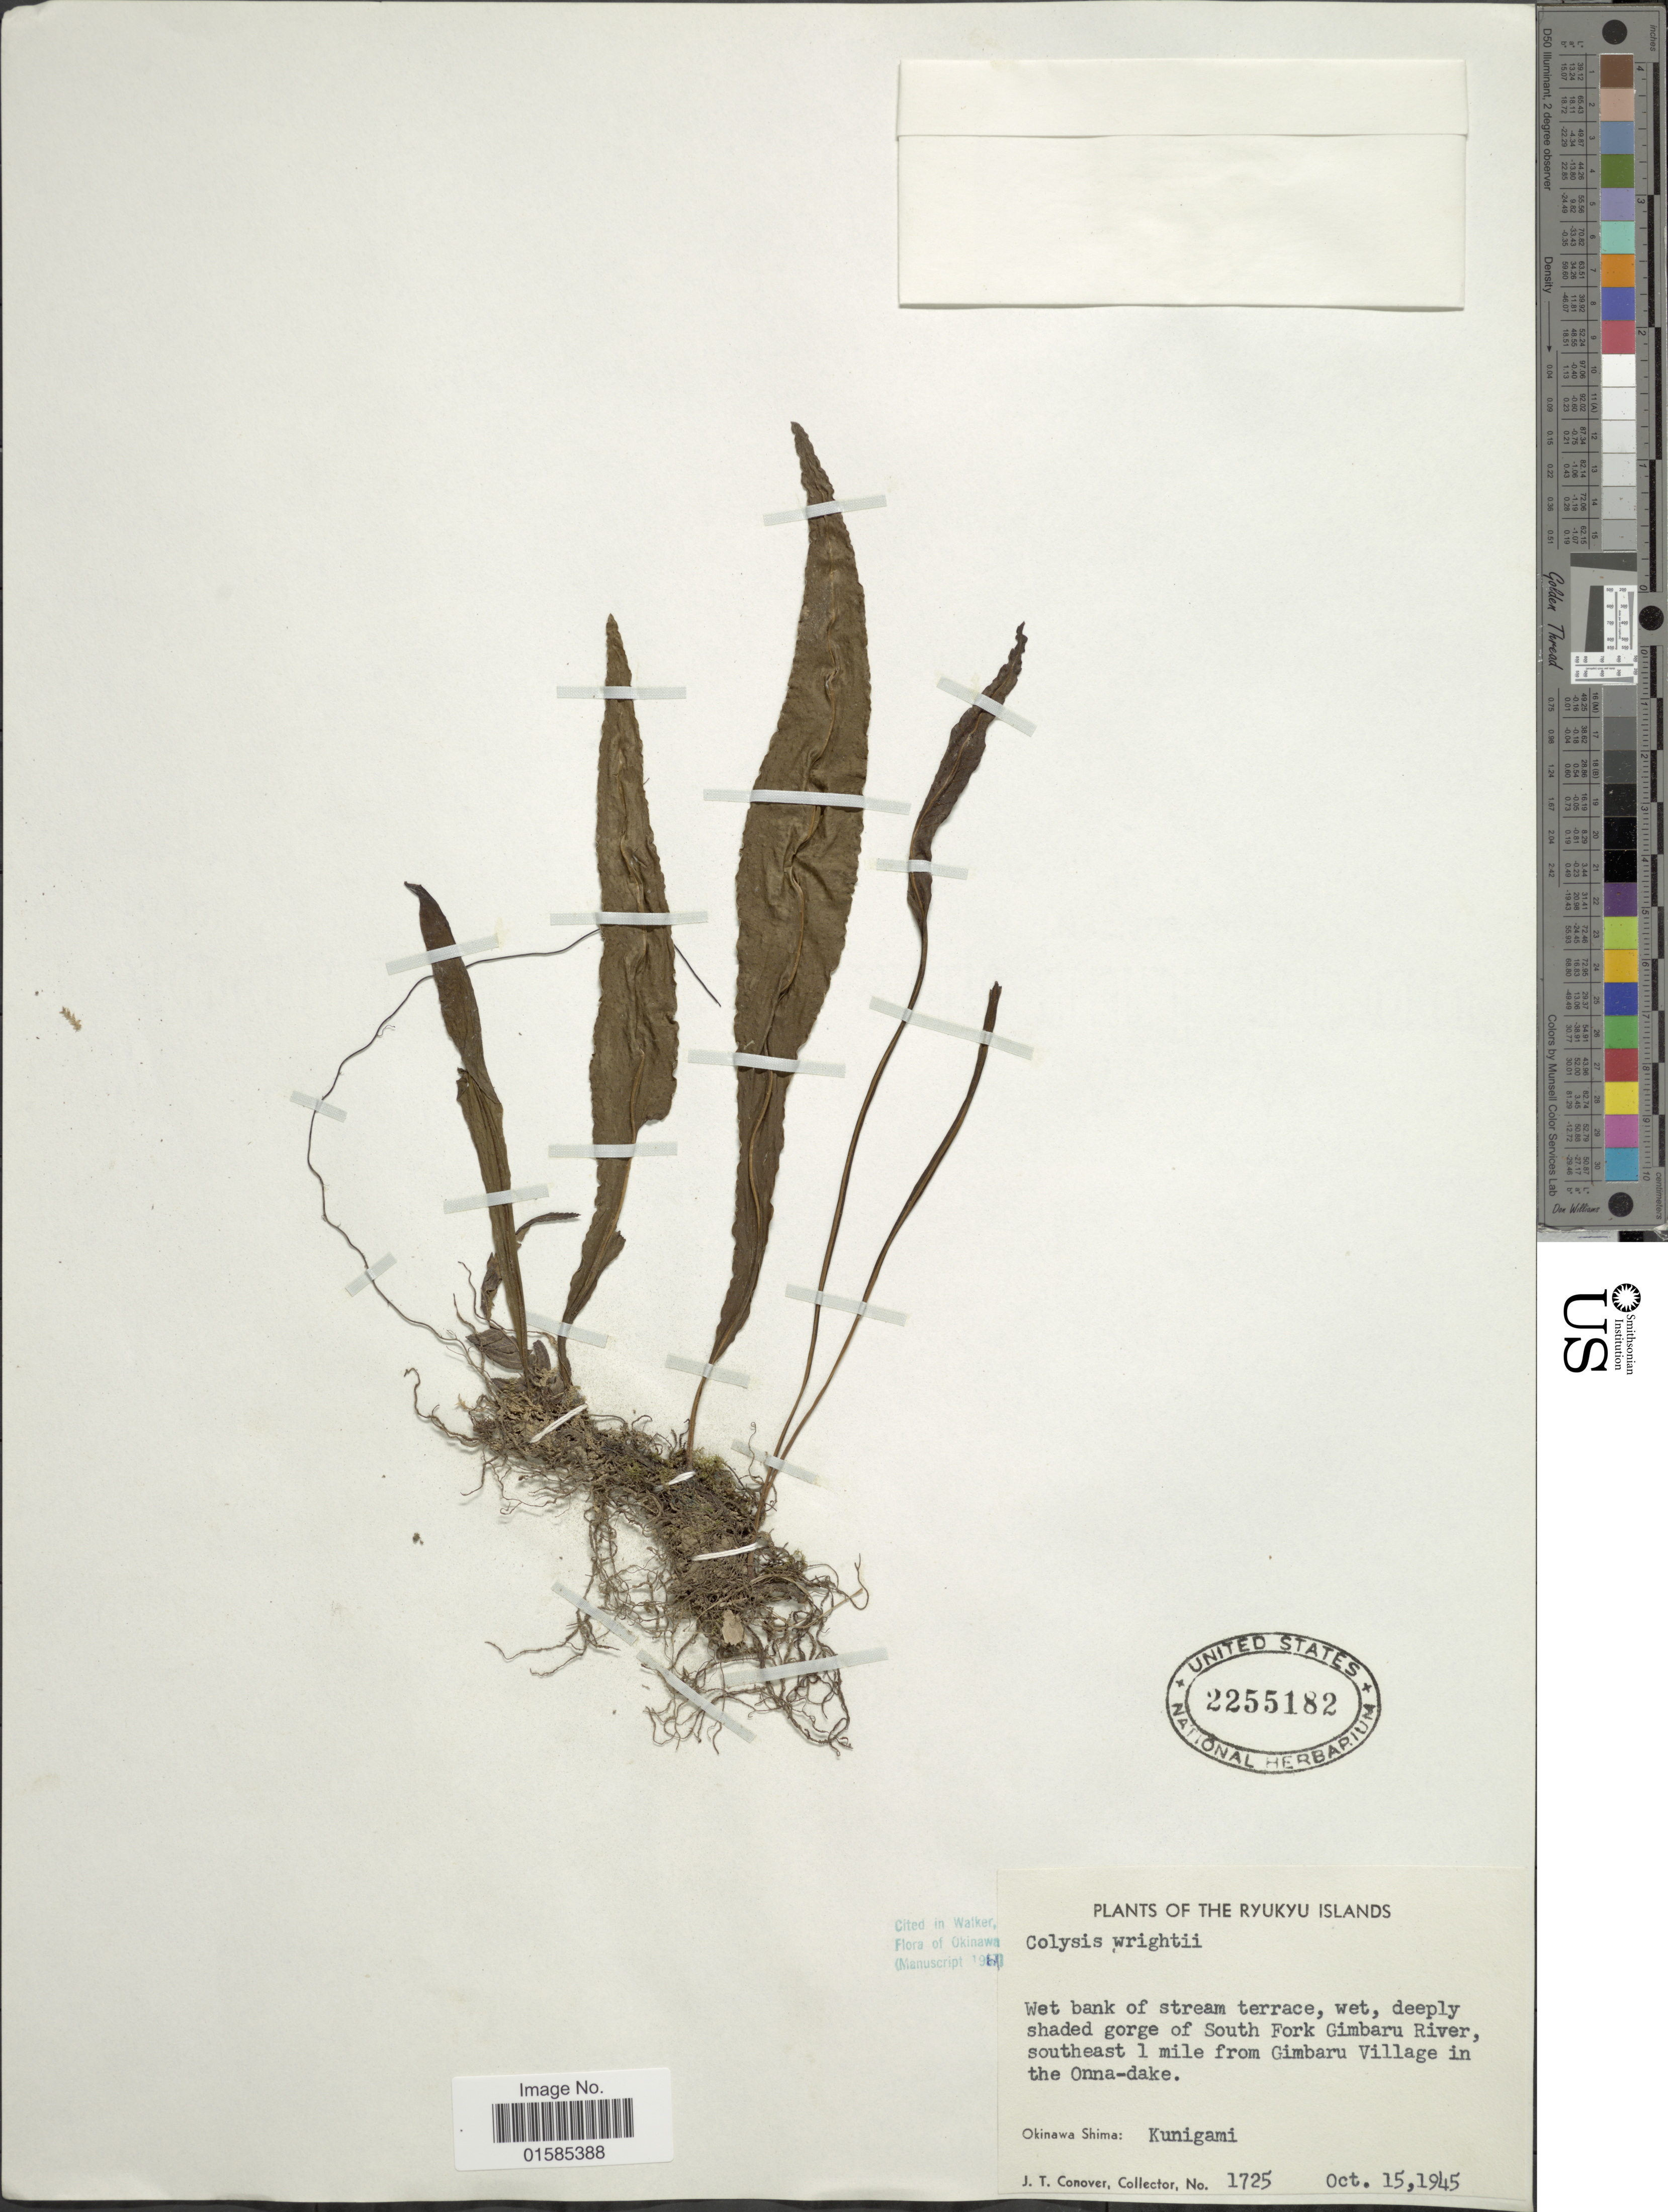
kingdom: Plantae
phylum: Tracheophyta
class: Polypodiopsida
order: Polypodiales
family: Polypodiaceae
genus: Leptochilus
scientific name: Leptochilus wrightii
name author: (Hook.) X.C. Zhang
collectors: J. T. Conover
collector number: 1725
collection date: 1945-10-15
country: Japan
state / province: Okinawa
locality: Ryukyu Islands, deeply shaded gorge of South Fork Gimbaru River southeast 1 mile from Gimbaru Village in the Onna-dake, Okinawa Shima: Kunigami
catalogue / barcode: US 2255182